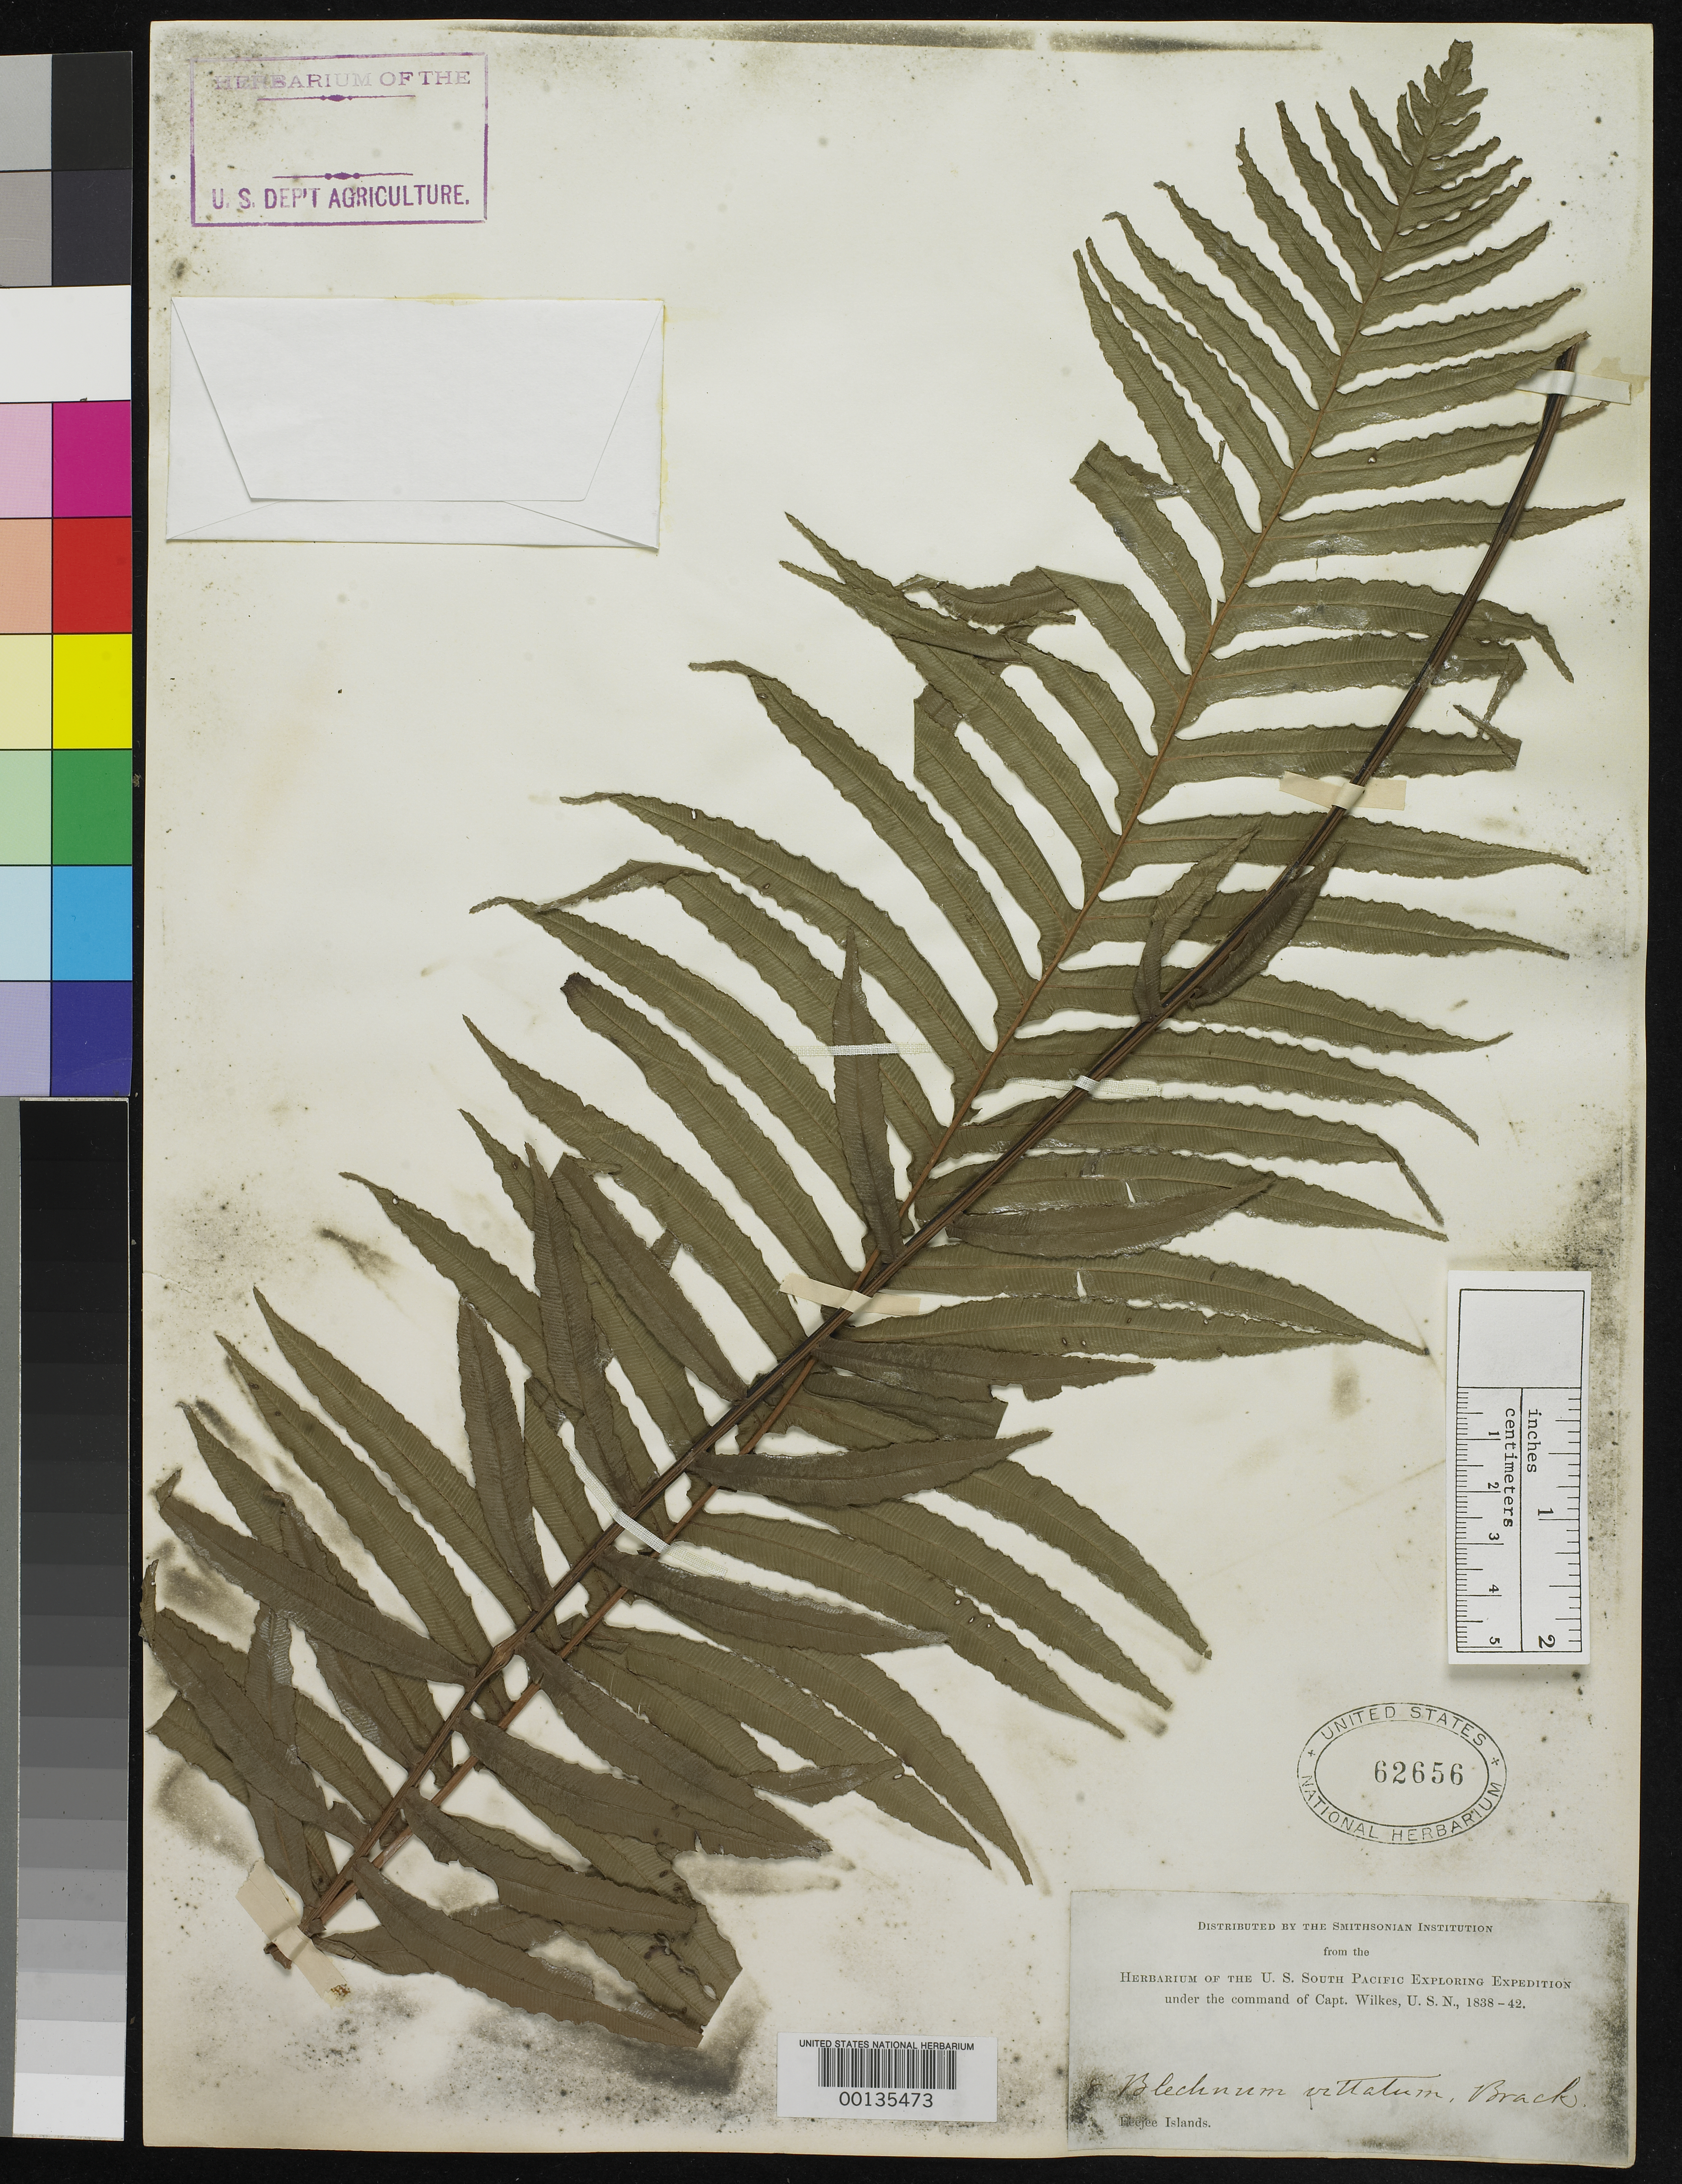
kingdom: Plantae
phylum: Tracheophyta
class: Polypodiopsida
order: Polypodiales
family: Blechnaceae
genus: Blechnum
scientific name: Blechnum vittatum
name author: Brack. in Wilkes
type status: Isotype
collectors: Wilkes Explor. Exped.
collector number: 8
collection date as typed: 1838 to -- --- 1842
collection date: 1838/1842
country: Fiji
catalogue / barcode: US 62656